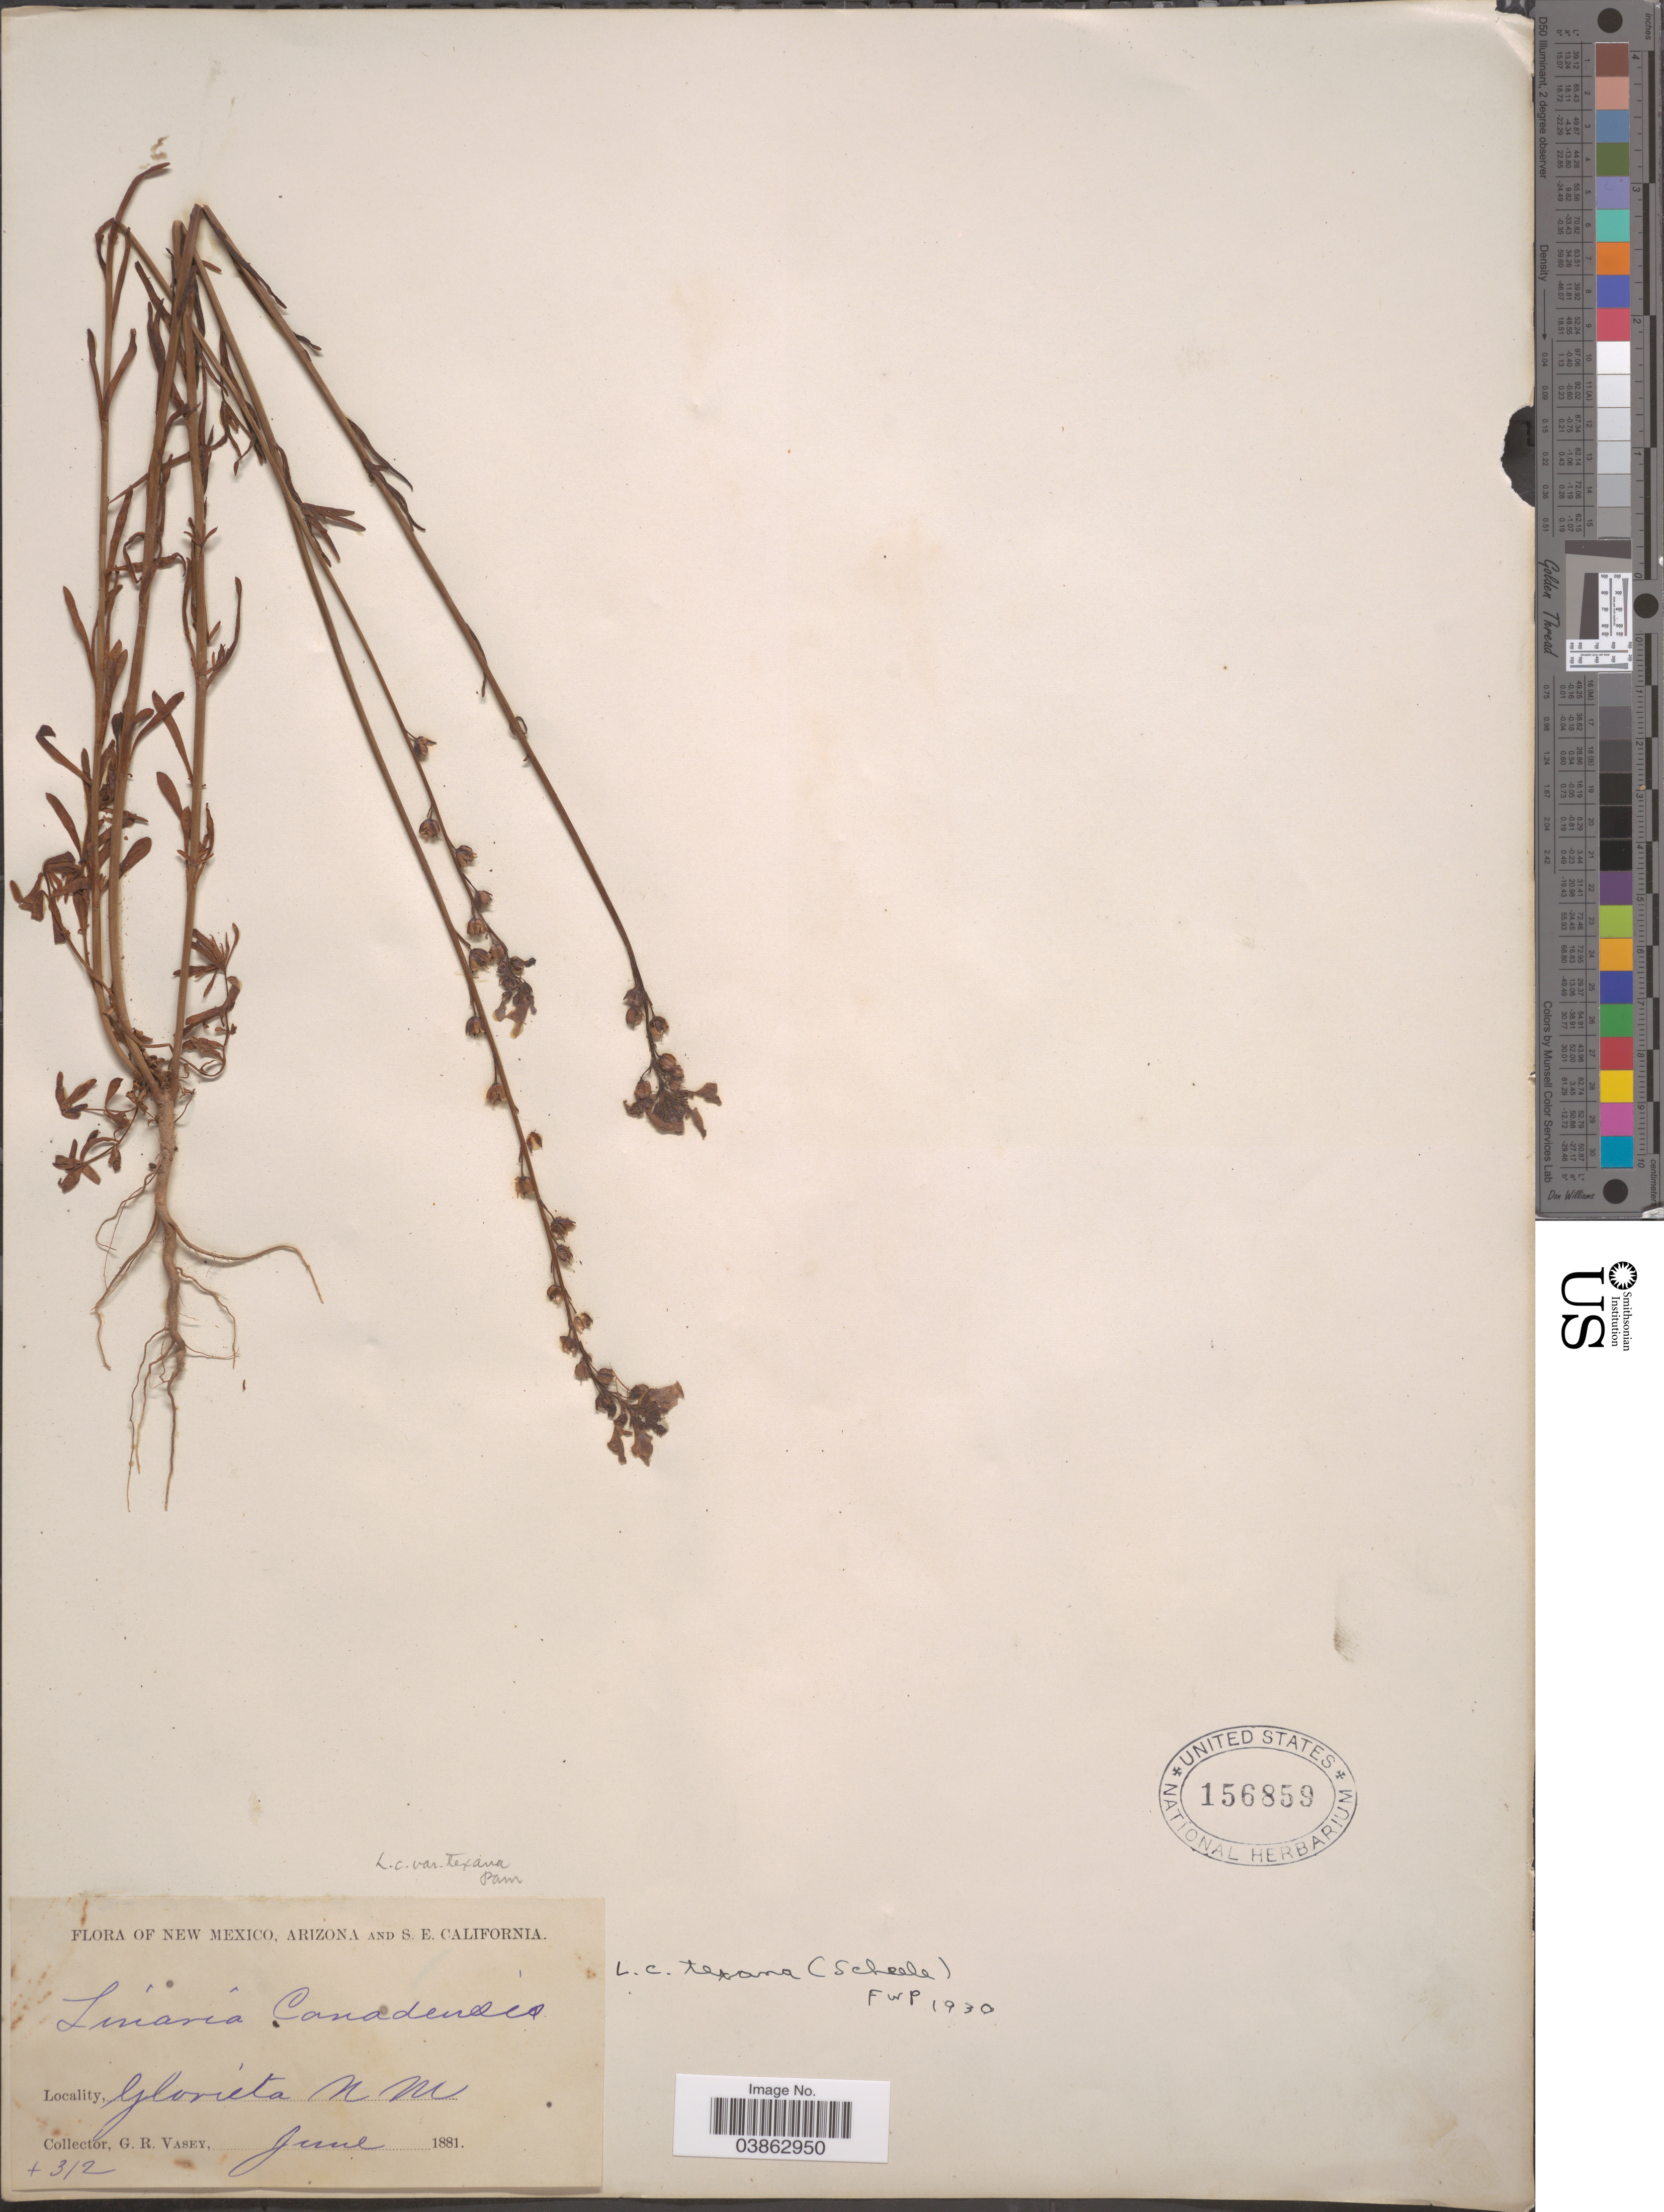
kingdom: Plantae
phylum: Tracheophyta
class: Magnoliopsida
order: Lamiales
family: Plantaginaceae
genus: Linaria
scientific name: Linaria texana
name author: Scheele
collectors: G. R. Vasey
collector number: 4312*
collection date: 1881-06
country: United States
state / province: New Mexico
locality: Glorieta, N.M.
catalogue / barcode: US 156859